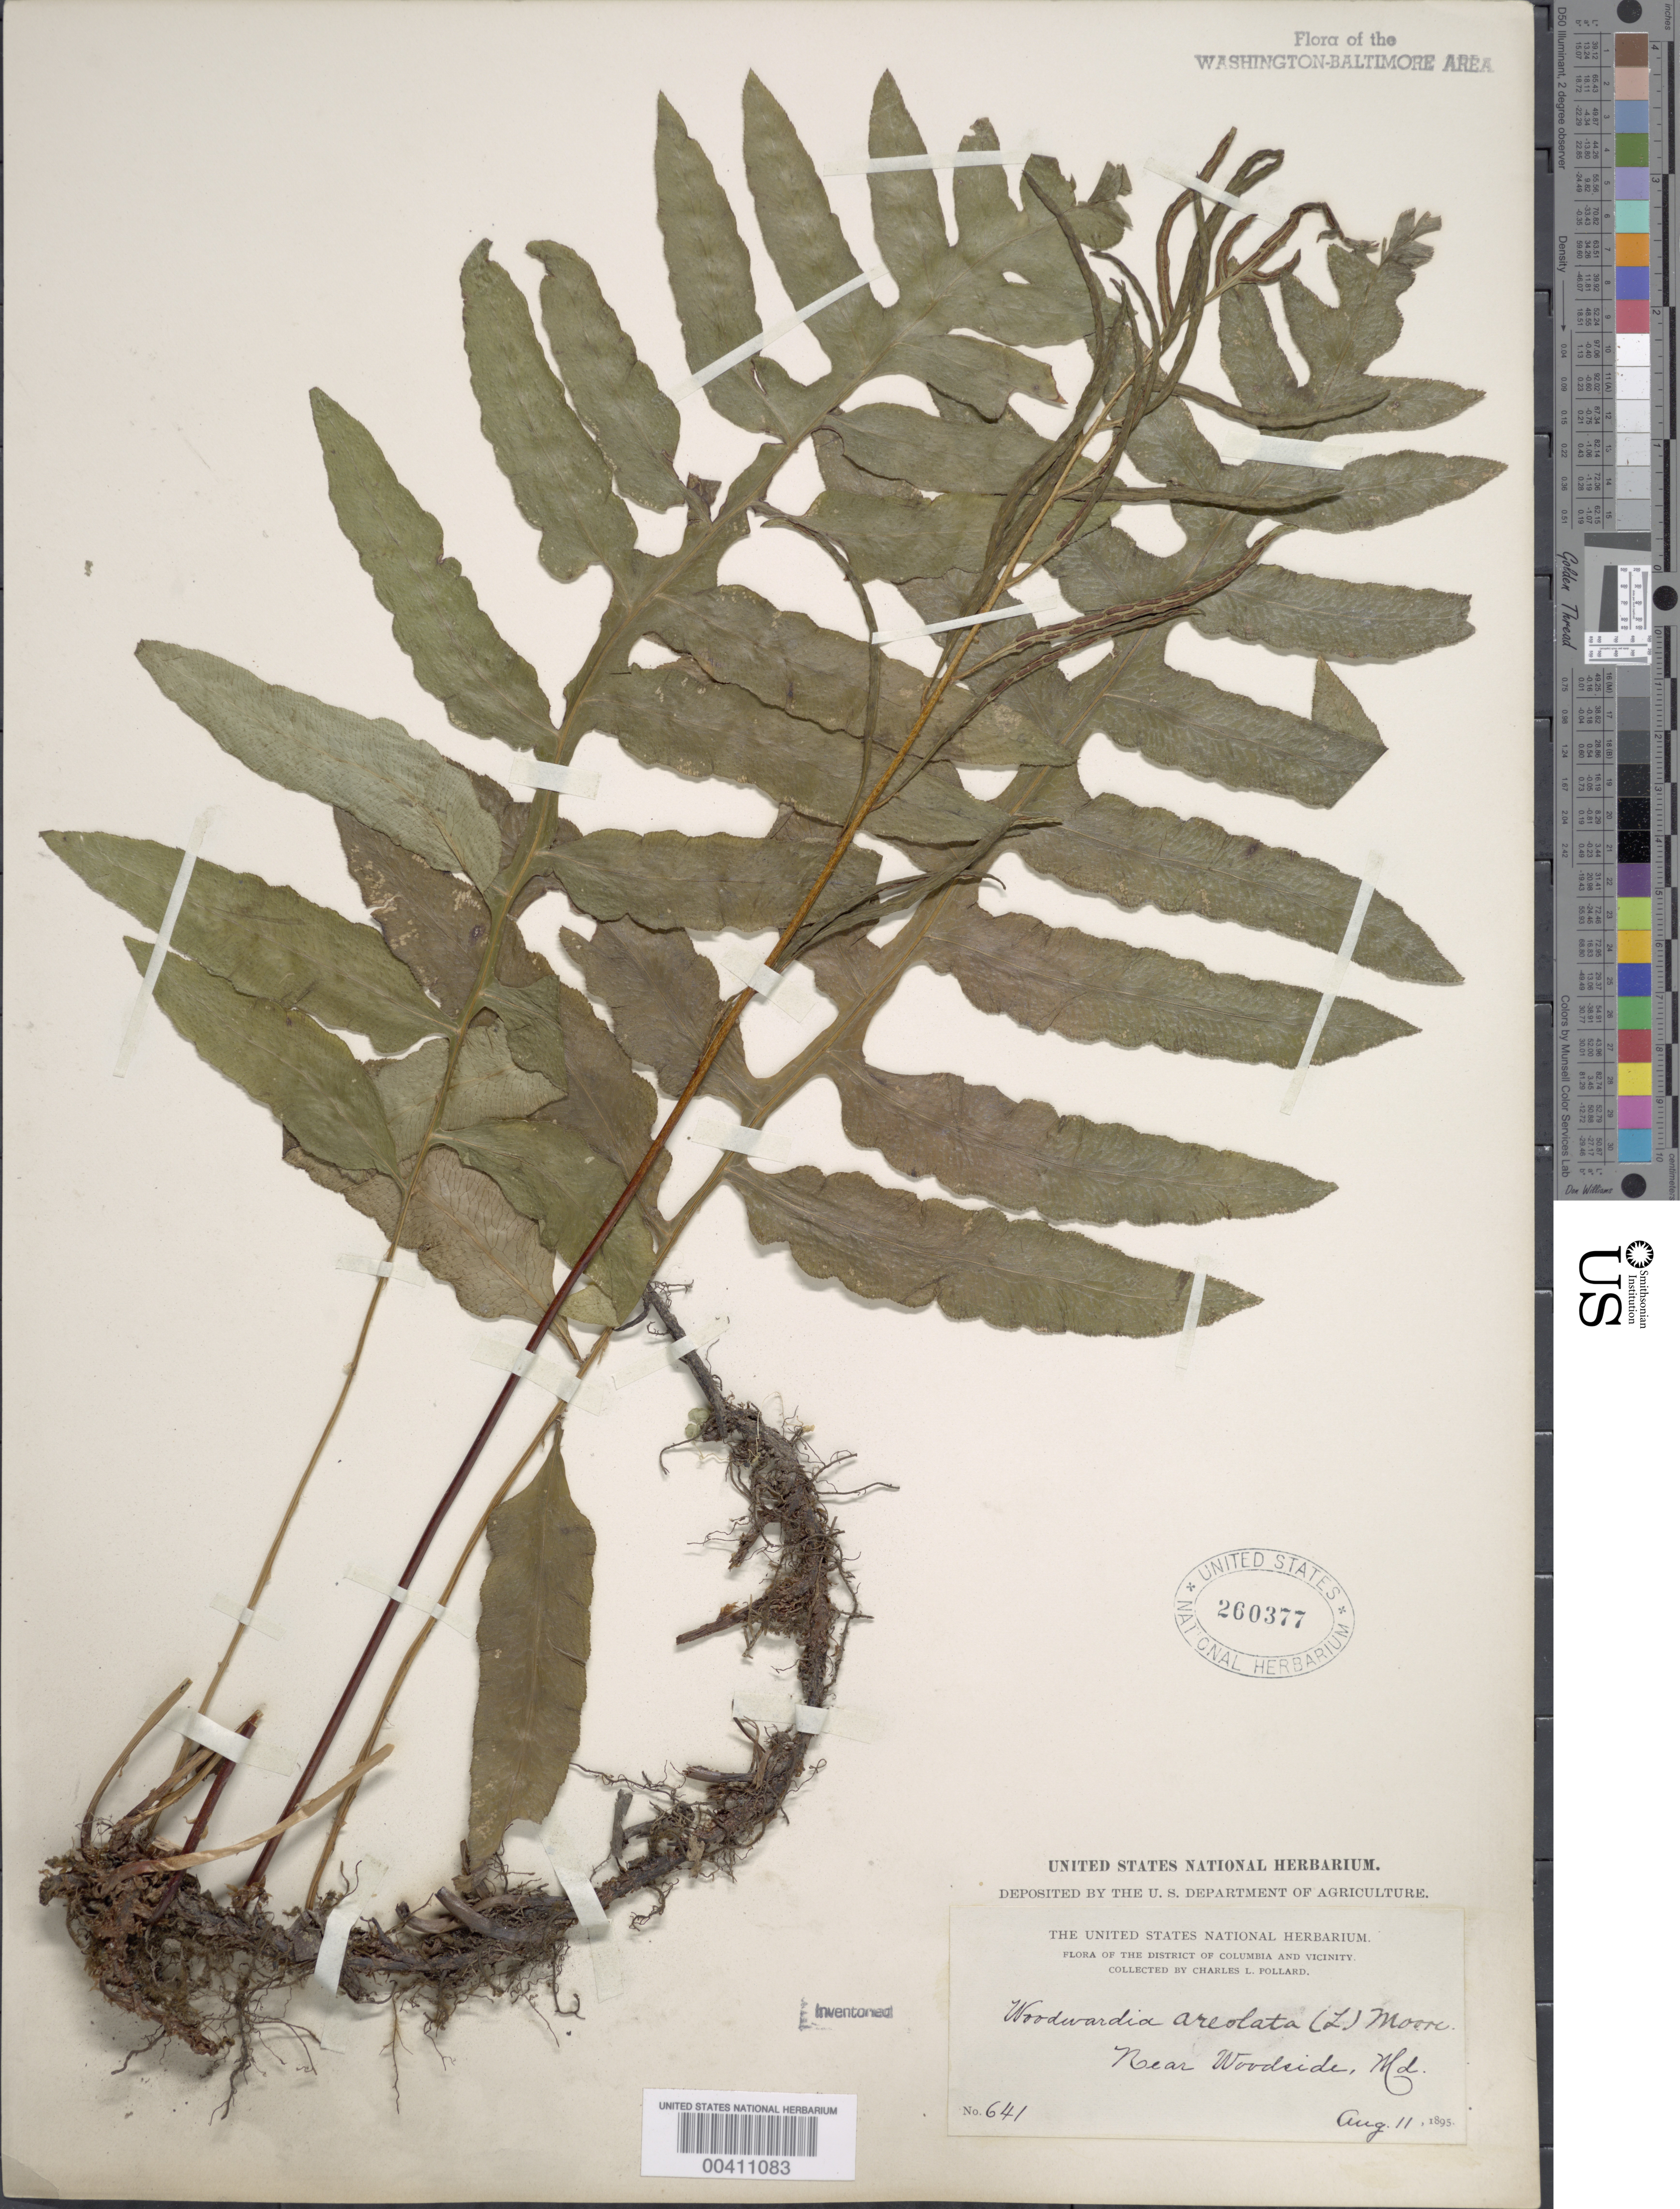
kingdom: Plantae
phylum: Tracheophyta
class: Polypodiopsida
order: Polypodiales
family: Blechnaceae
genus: Woodwardia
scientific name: Woodwardia areolata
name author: (L.) T. Moore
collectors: C. L. Pollard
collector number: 641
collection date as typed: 11 Aug 1895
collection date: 1895-08-11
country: United States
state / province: Maryland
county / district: Montgomery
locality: Near Woodside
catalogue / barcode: US 260377